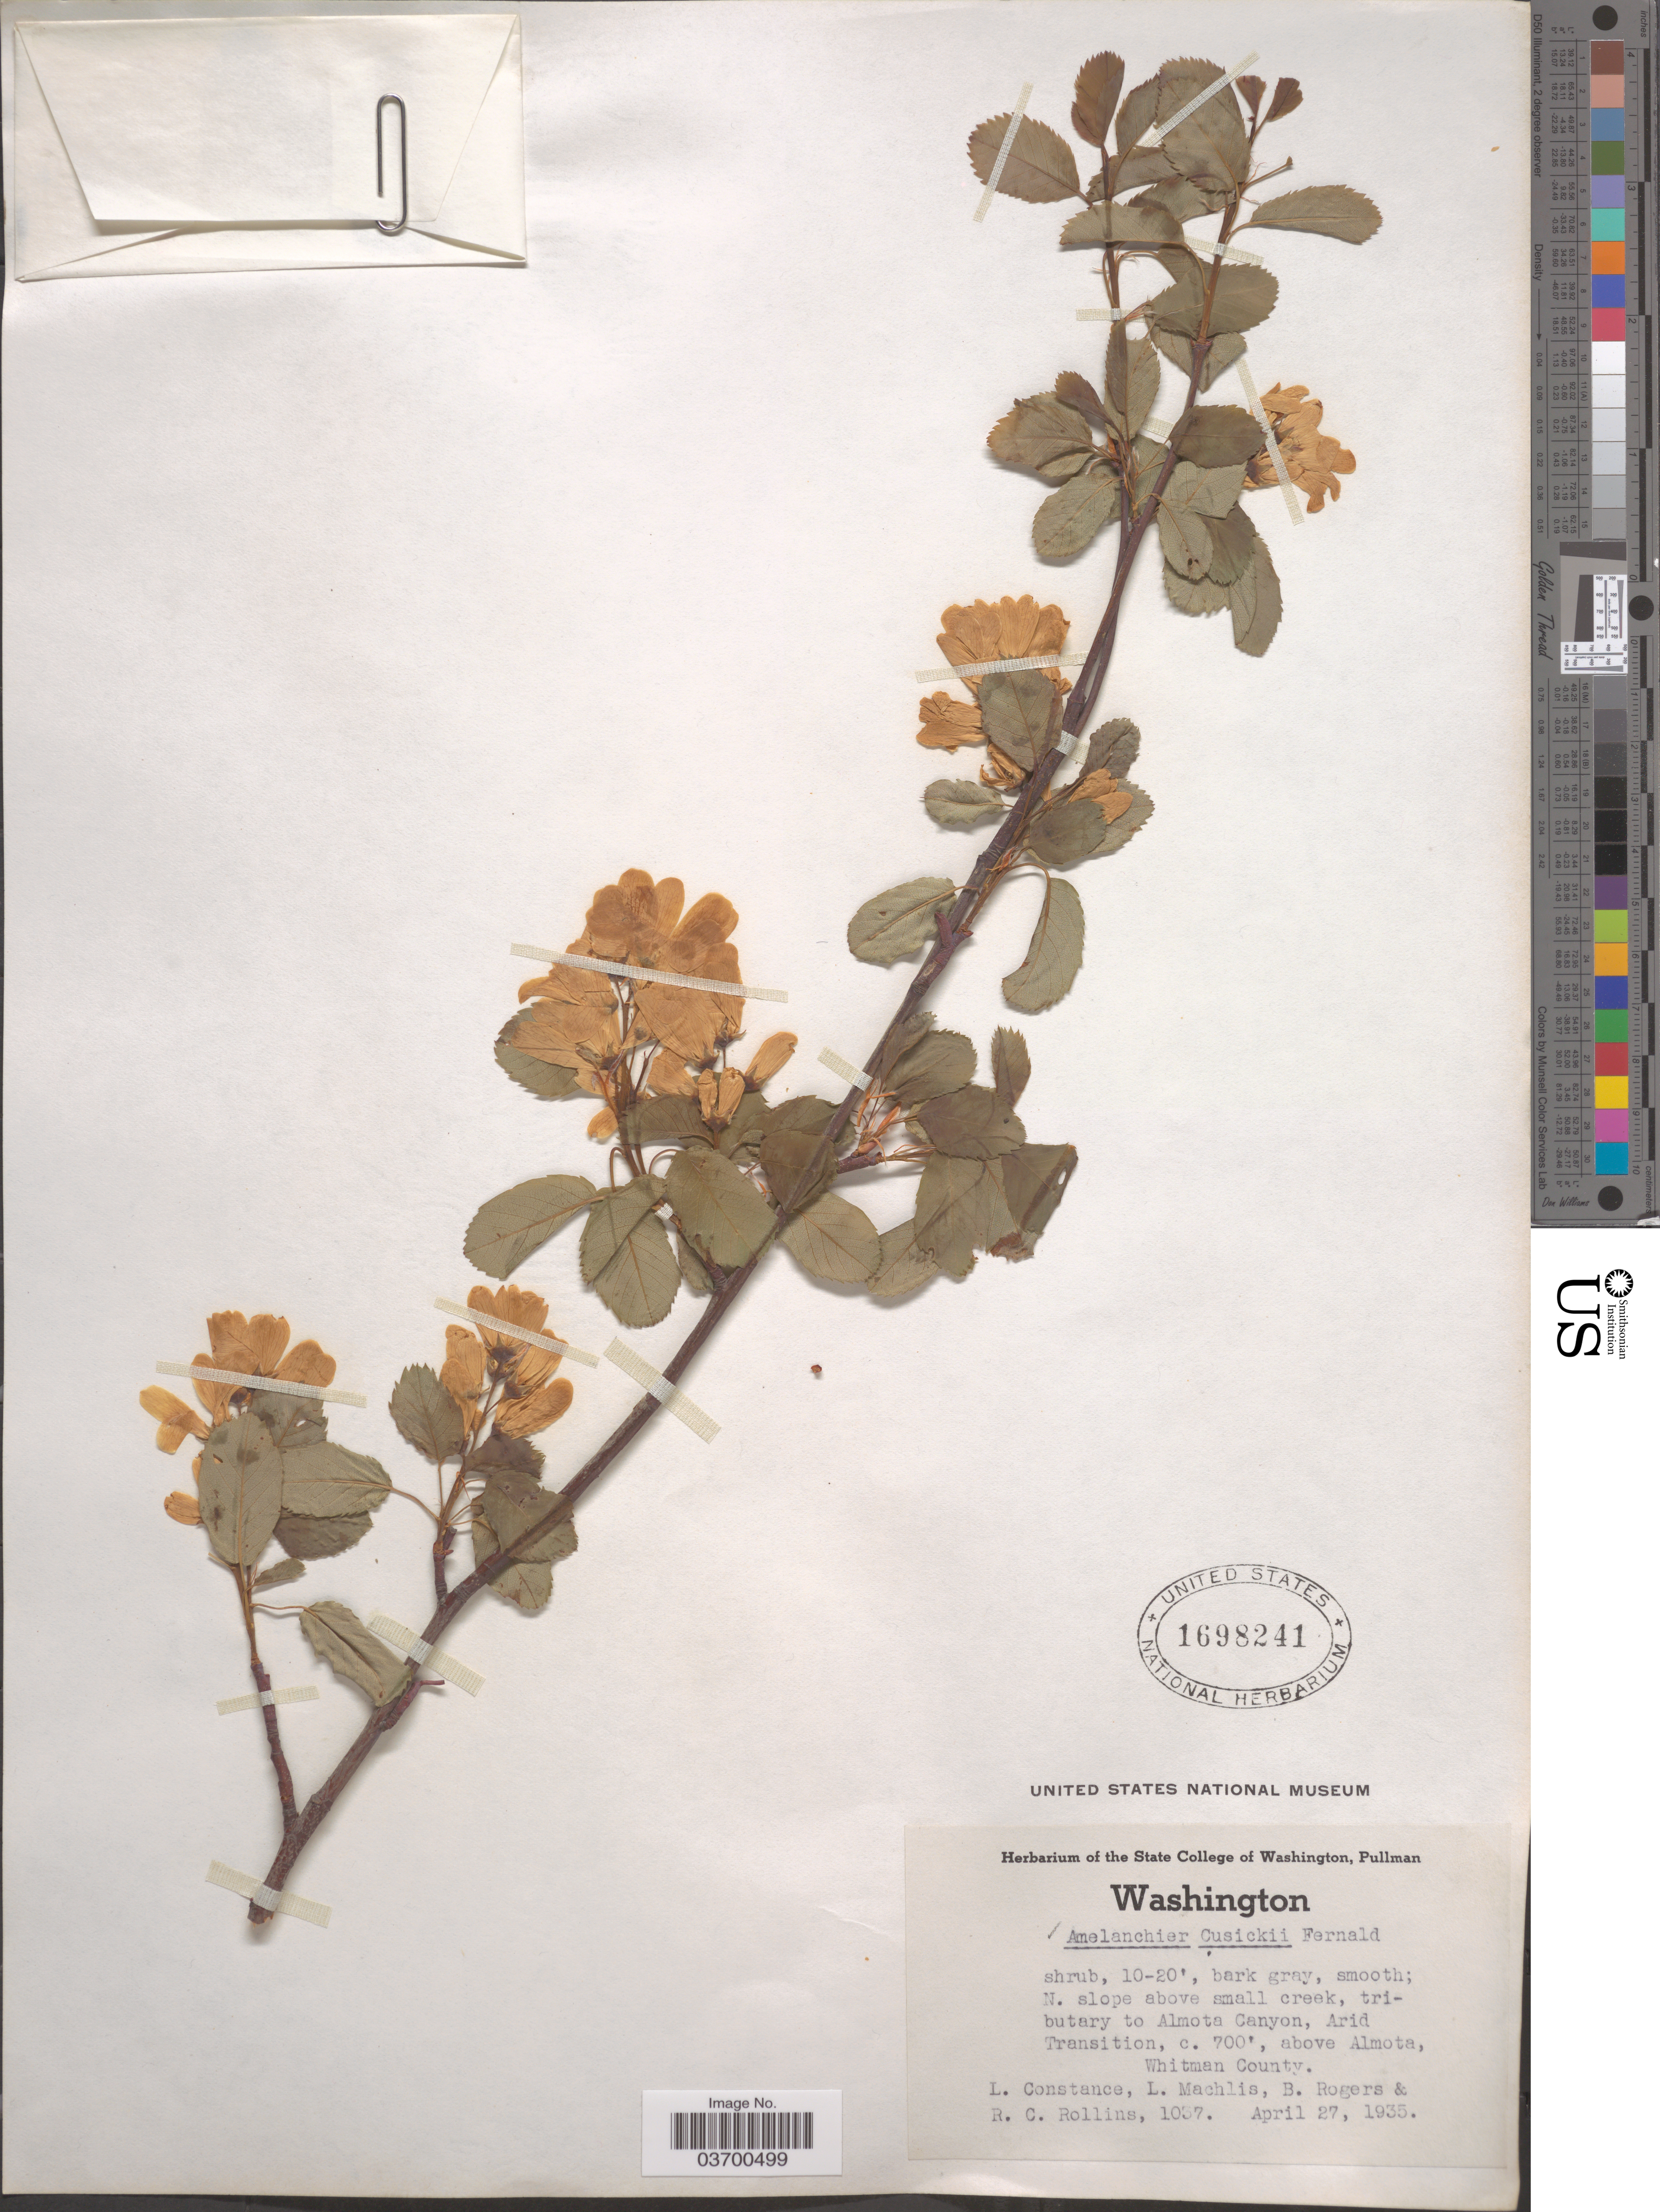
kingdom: Plantae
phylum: Tracheophyta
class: Magnoliopsida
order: Rosales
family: Rosaceae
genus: Amelanchier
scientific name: Amelanchier cusickii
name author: Fernald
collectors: L. Constance, L. Machlis, B. Rogers & R. C. Rollins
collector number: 1037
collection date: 1935-04-27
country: United States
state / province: Washington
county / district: Whitman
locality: N. slope above small creek, tributary to Almota Canyon, Arid Transition, above Almota, Whitman County.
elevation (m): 213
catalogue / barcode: US 1698241